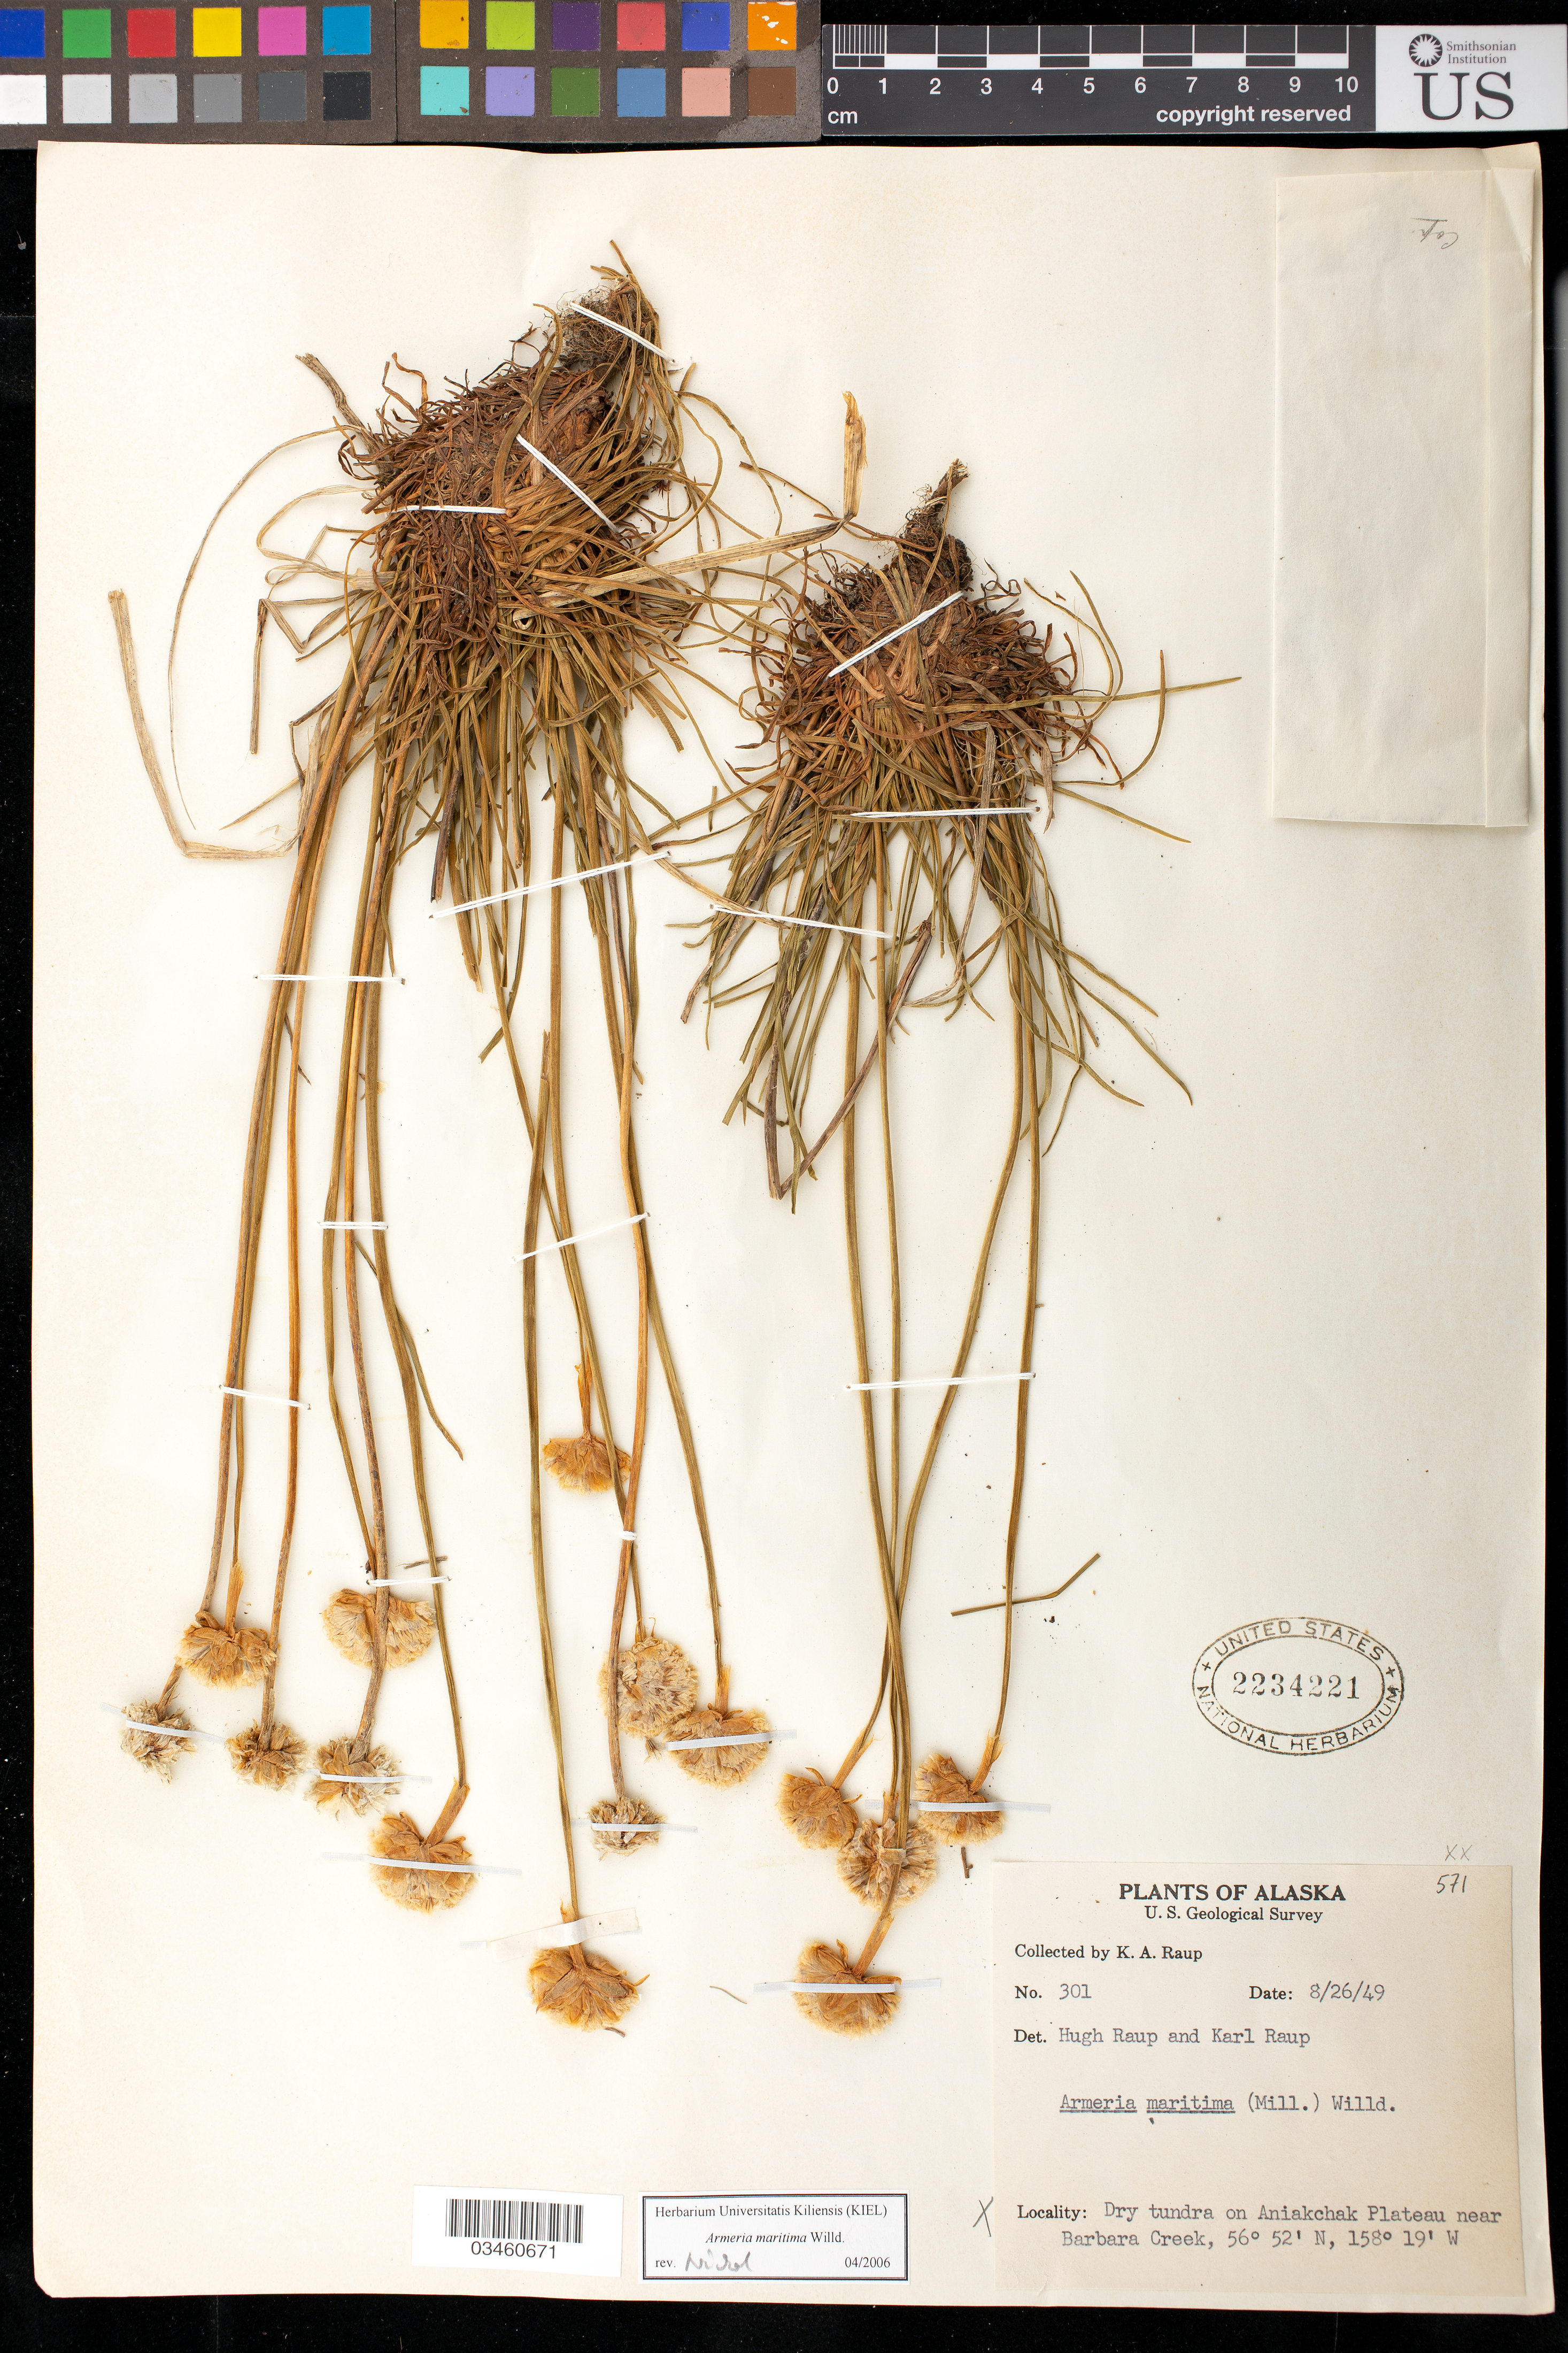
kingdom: Plantae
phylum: Tracheophyta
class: Magnoliopsida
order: Caryophyllales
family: Plumbaginaceae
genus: Armeria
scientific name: Armeria maritima subsp. sibirica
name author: (Turcz. ex Boiss.) Nyman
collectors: H. Raup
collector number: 301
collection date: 1949-08-26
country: United States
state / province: Alaska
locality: Aniakchak Plateau near Barbara Creek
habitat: Dry tundra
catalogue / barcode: US 2234221